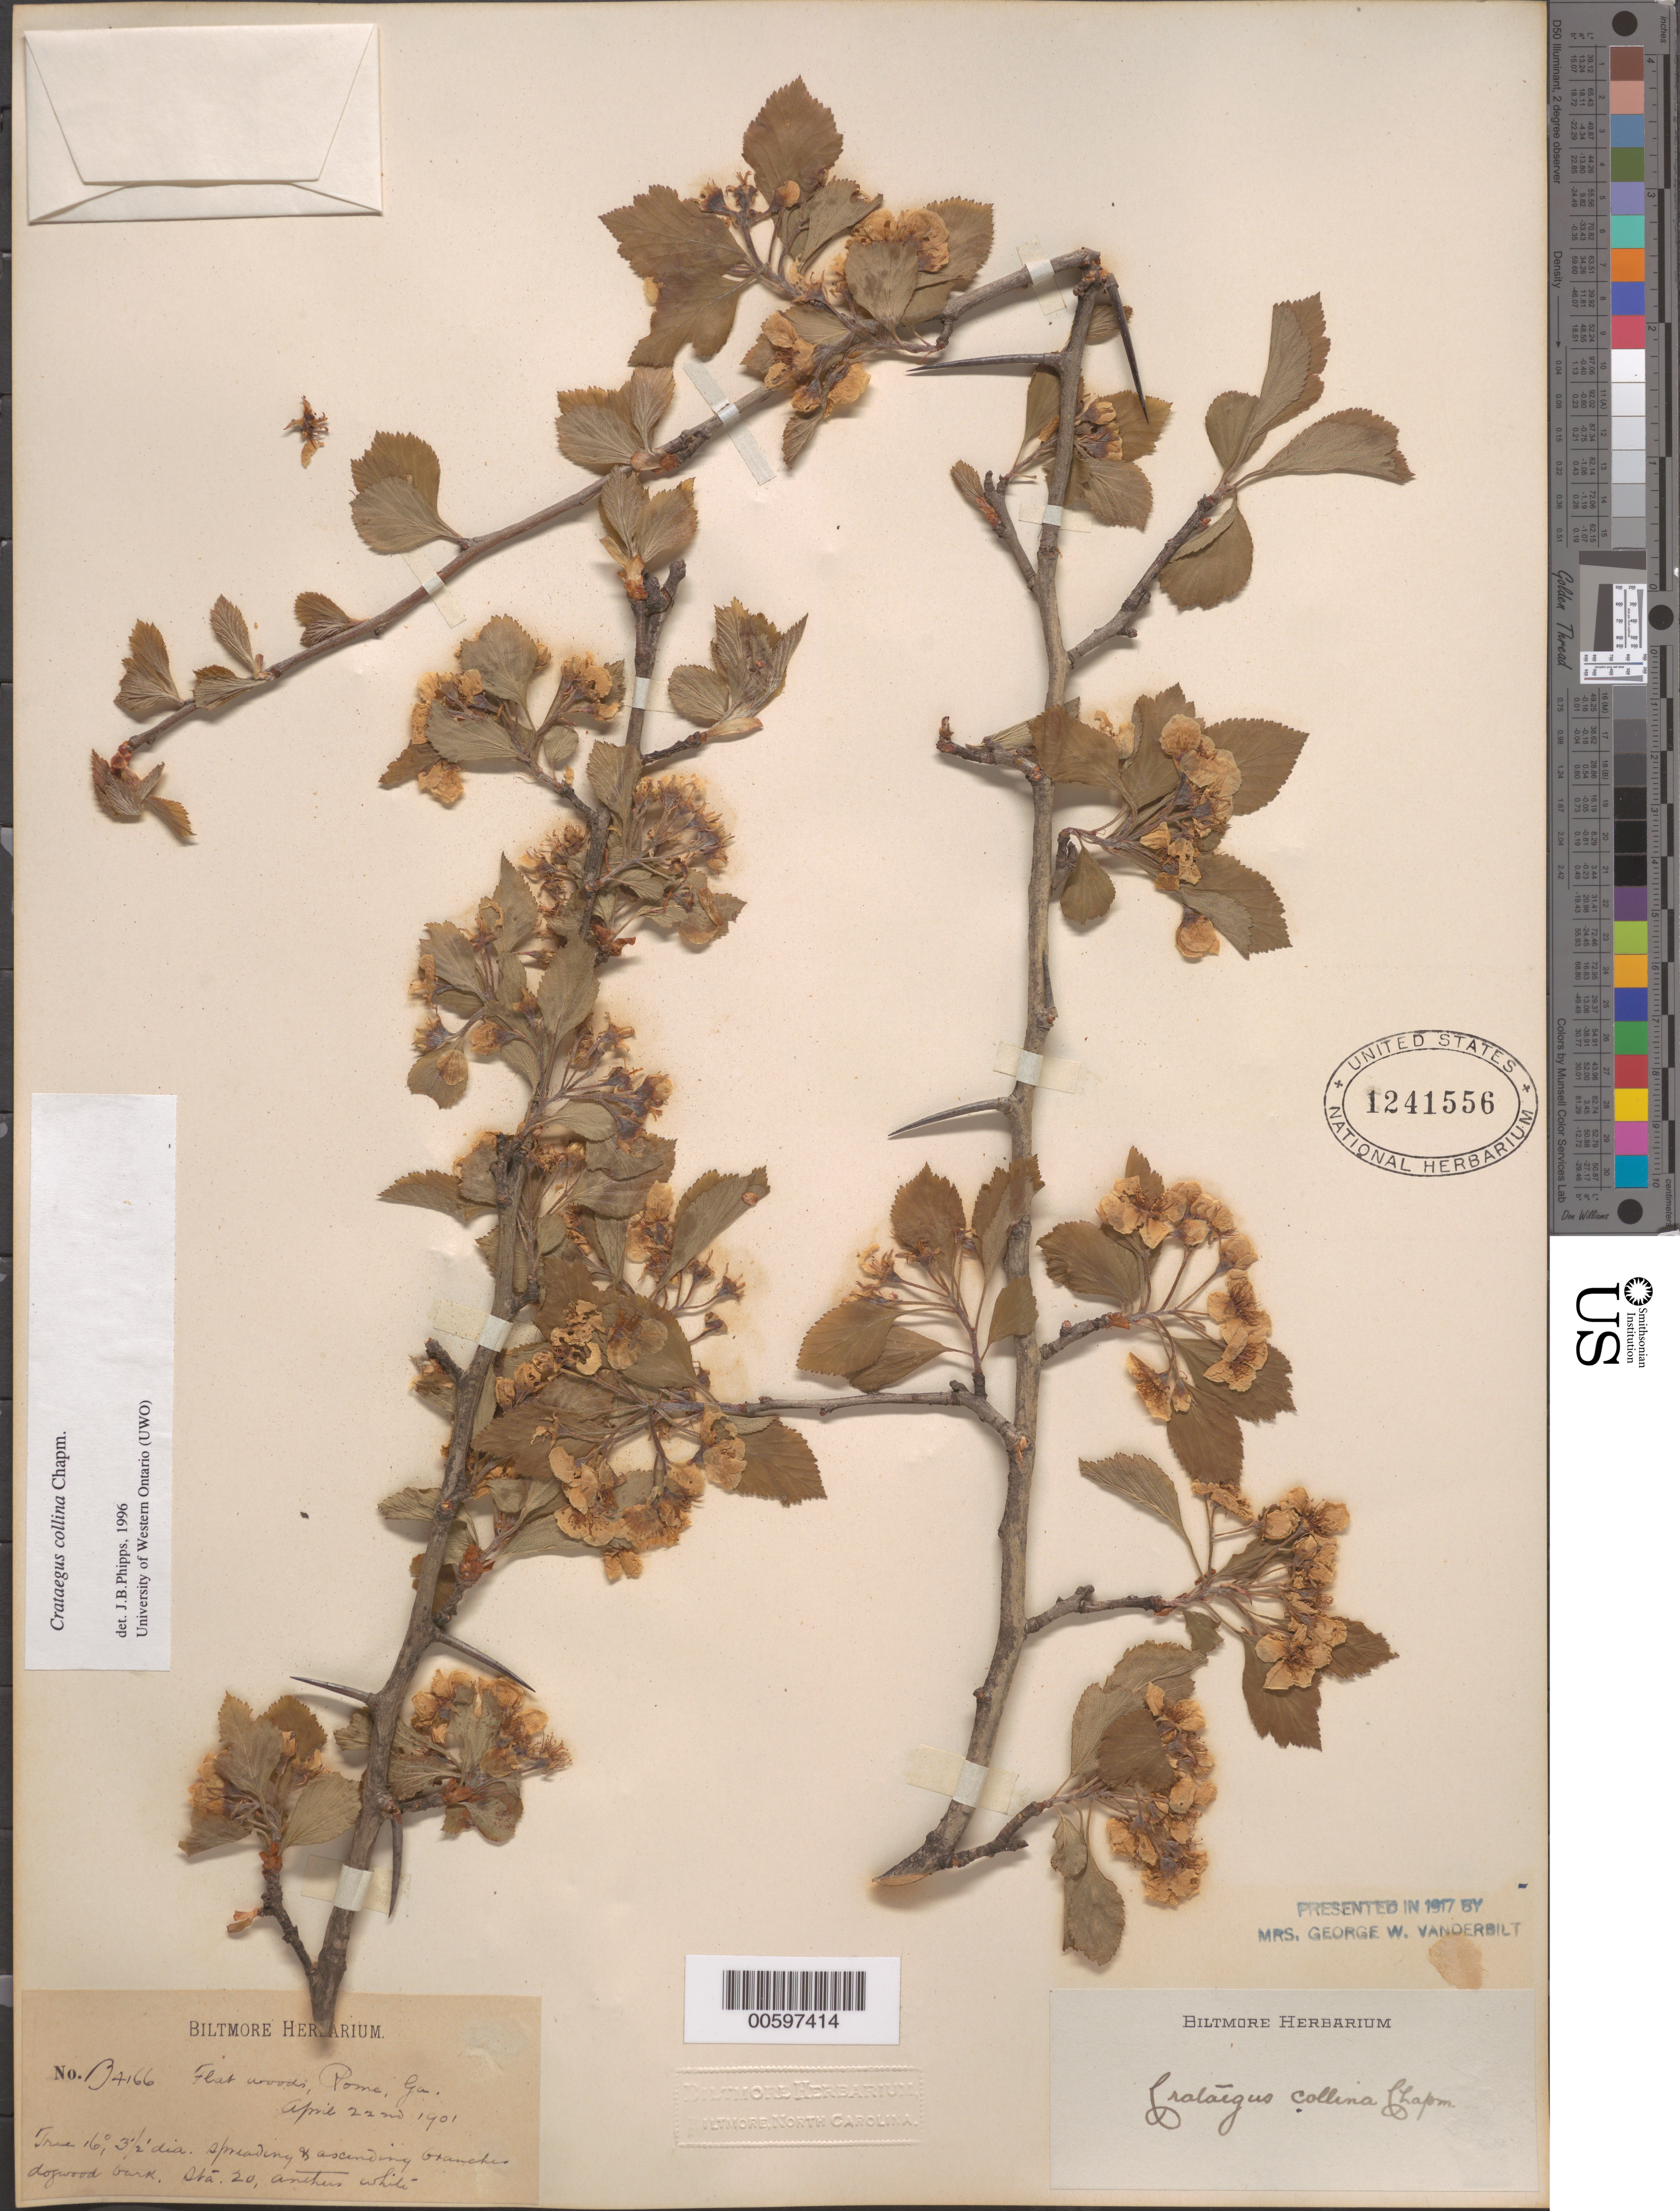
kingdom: Plantae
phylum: Tracheophyta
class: Magnoliopsida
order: Rosales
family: Rosaceae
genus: Crataegus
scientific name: Crataegus collina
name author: Chapm.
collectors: ex herb. Biltmore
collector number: B4166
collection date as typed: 22 Apr 1901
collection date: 1901-04-22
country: United States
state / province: Georgia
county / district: Floyd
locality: Rome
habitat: flat woods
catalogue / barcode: US 1241556